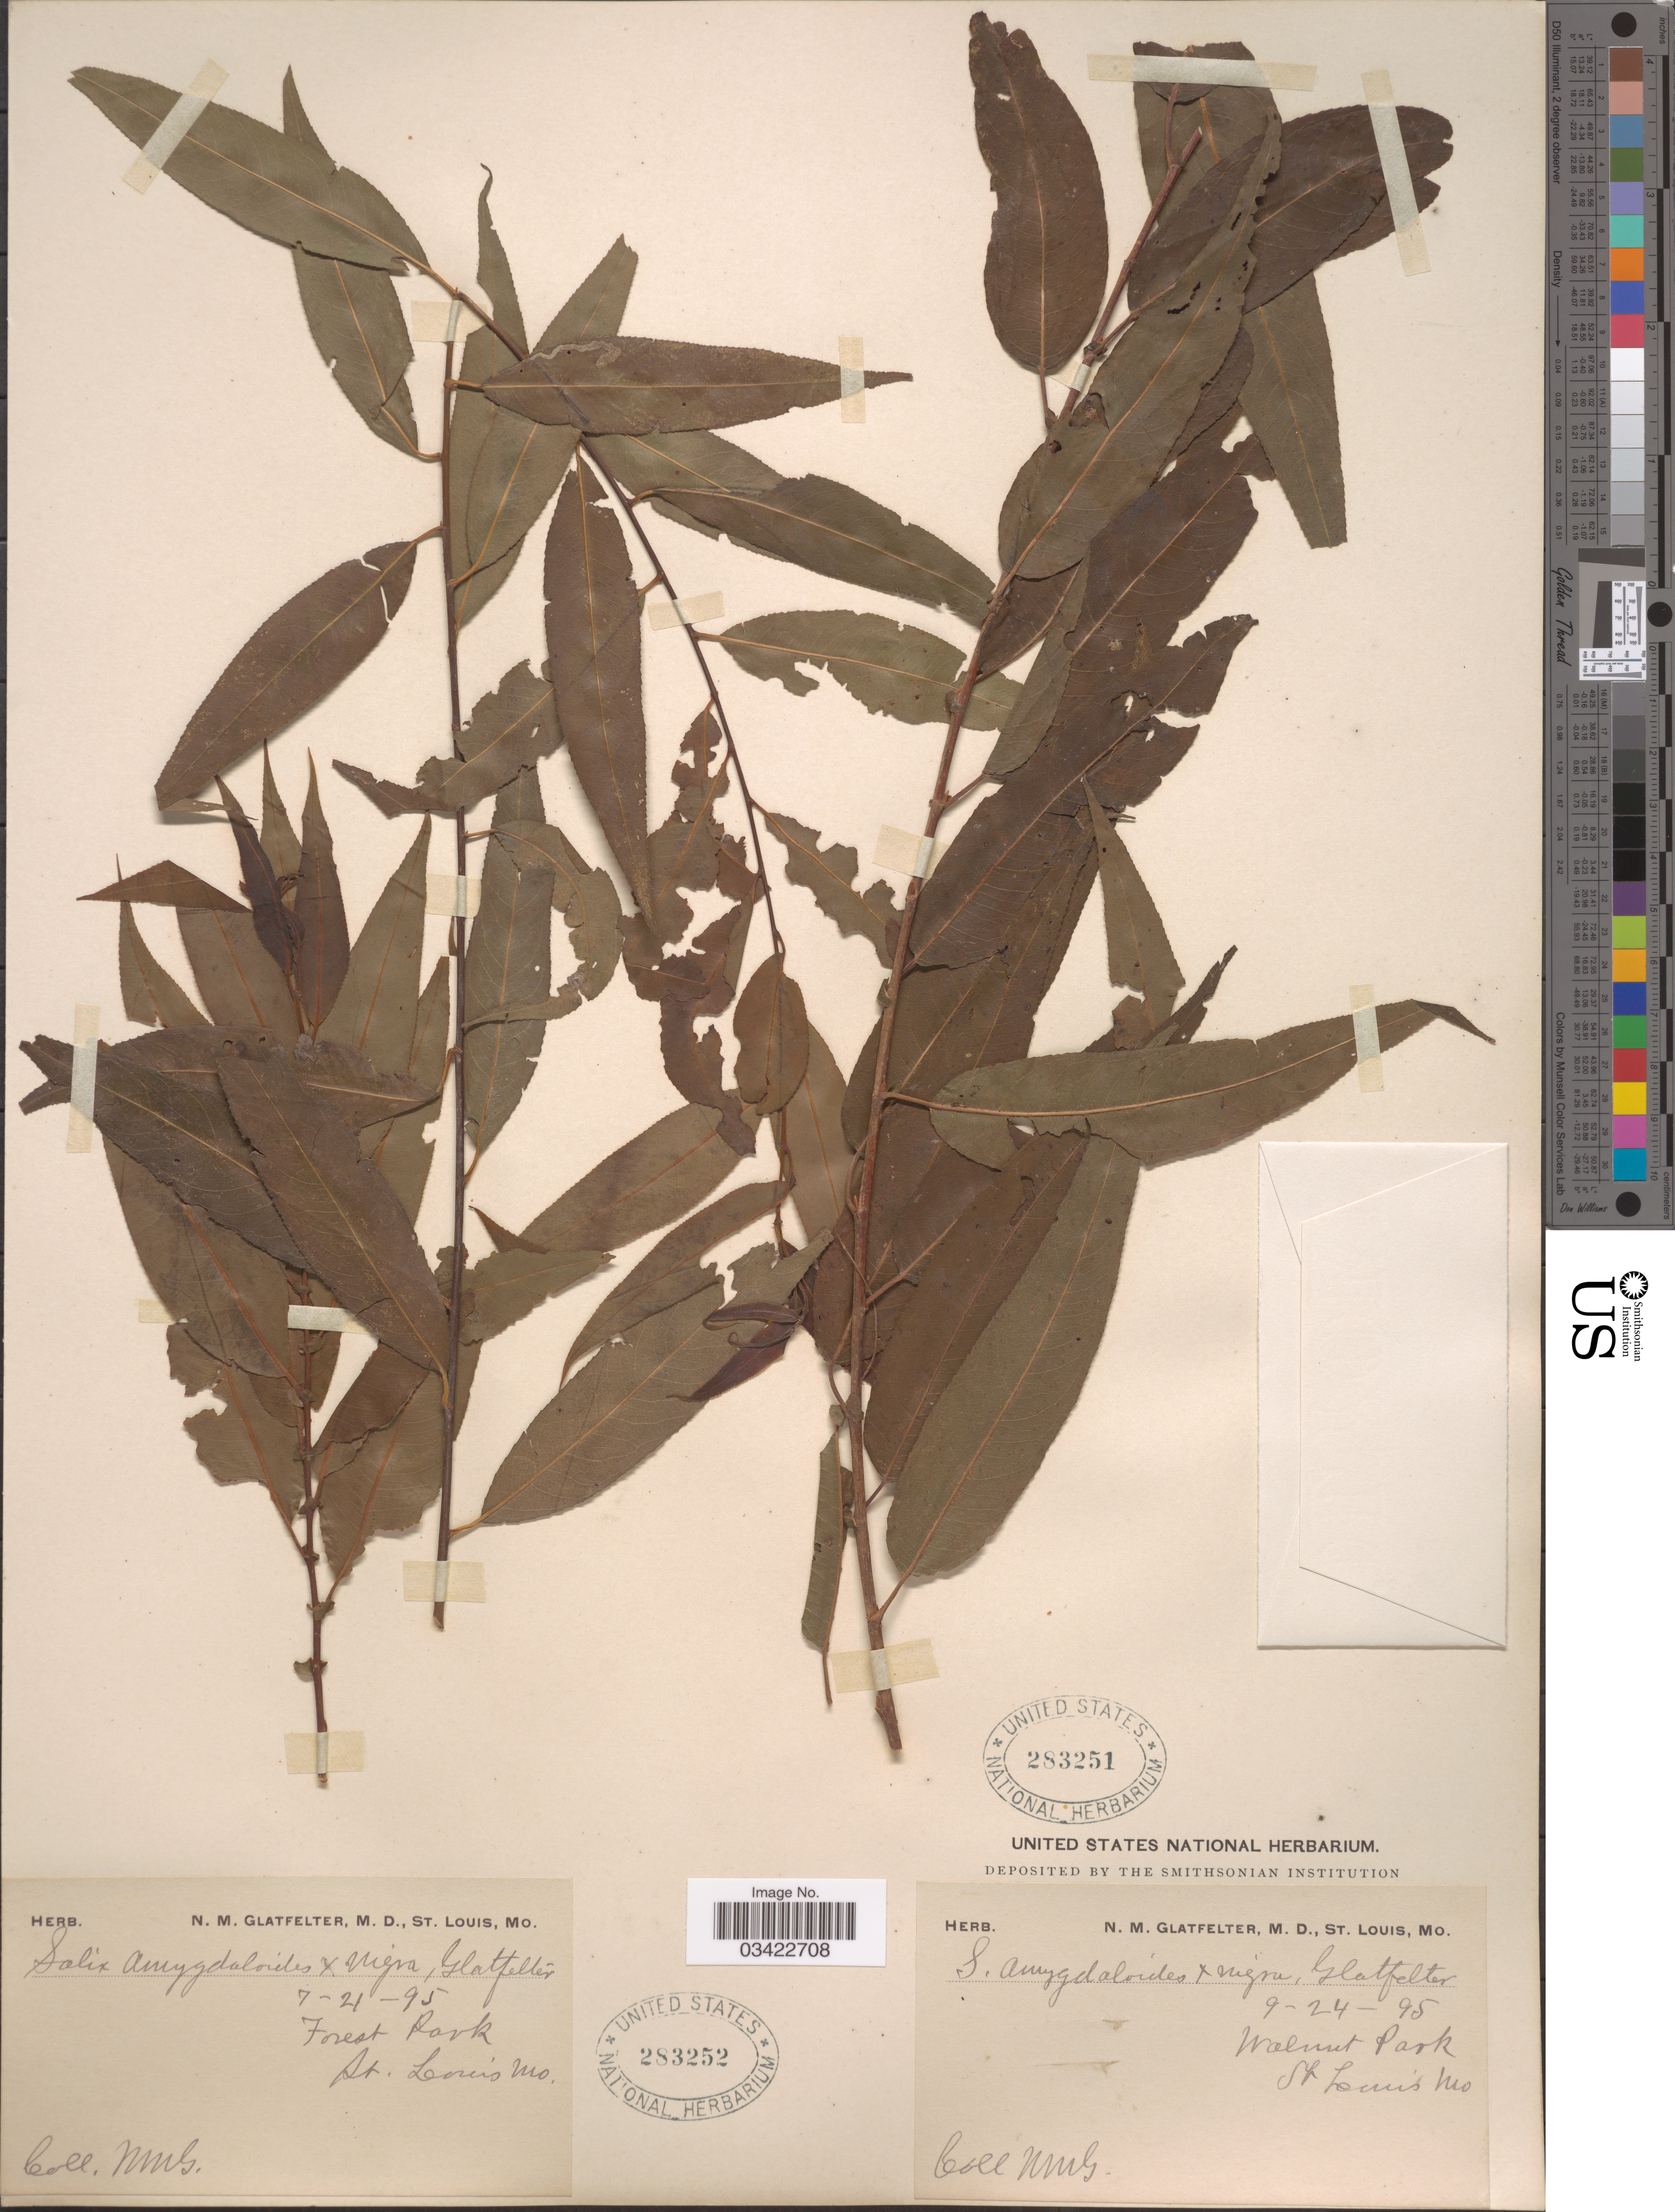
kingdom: Plantae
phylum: Tracheophyta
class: Magnoliopsida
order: Malpighiales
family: Salicaceae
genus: Salix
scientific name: Salix amygdaloides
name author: Andersson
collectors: N. M. Glatfelter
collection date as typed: Transcribed d/m/y: 24/9/95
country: United States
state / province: Missouri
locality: Walnut Park, St. Louis.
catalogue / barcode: US 283251-2